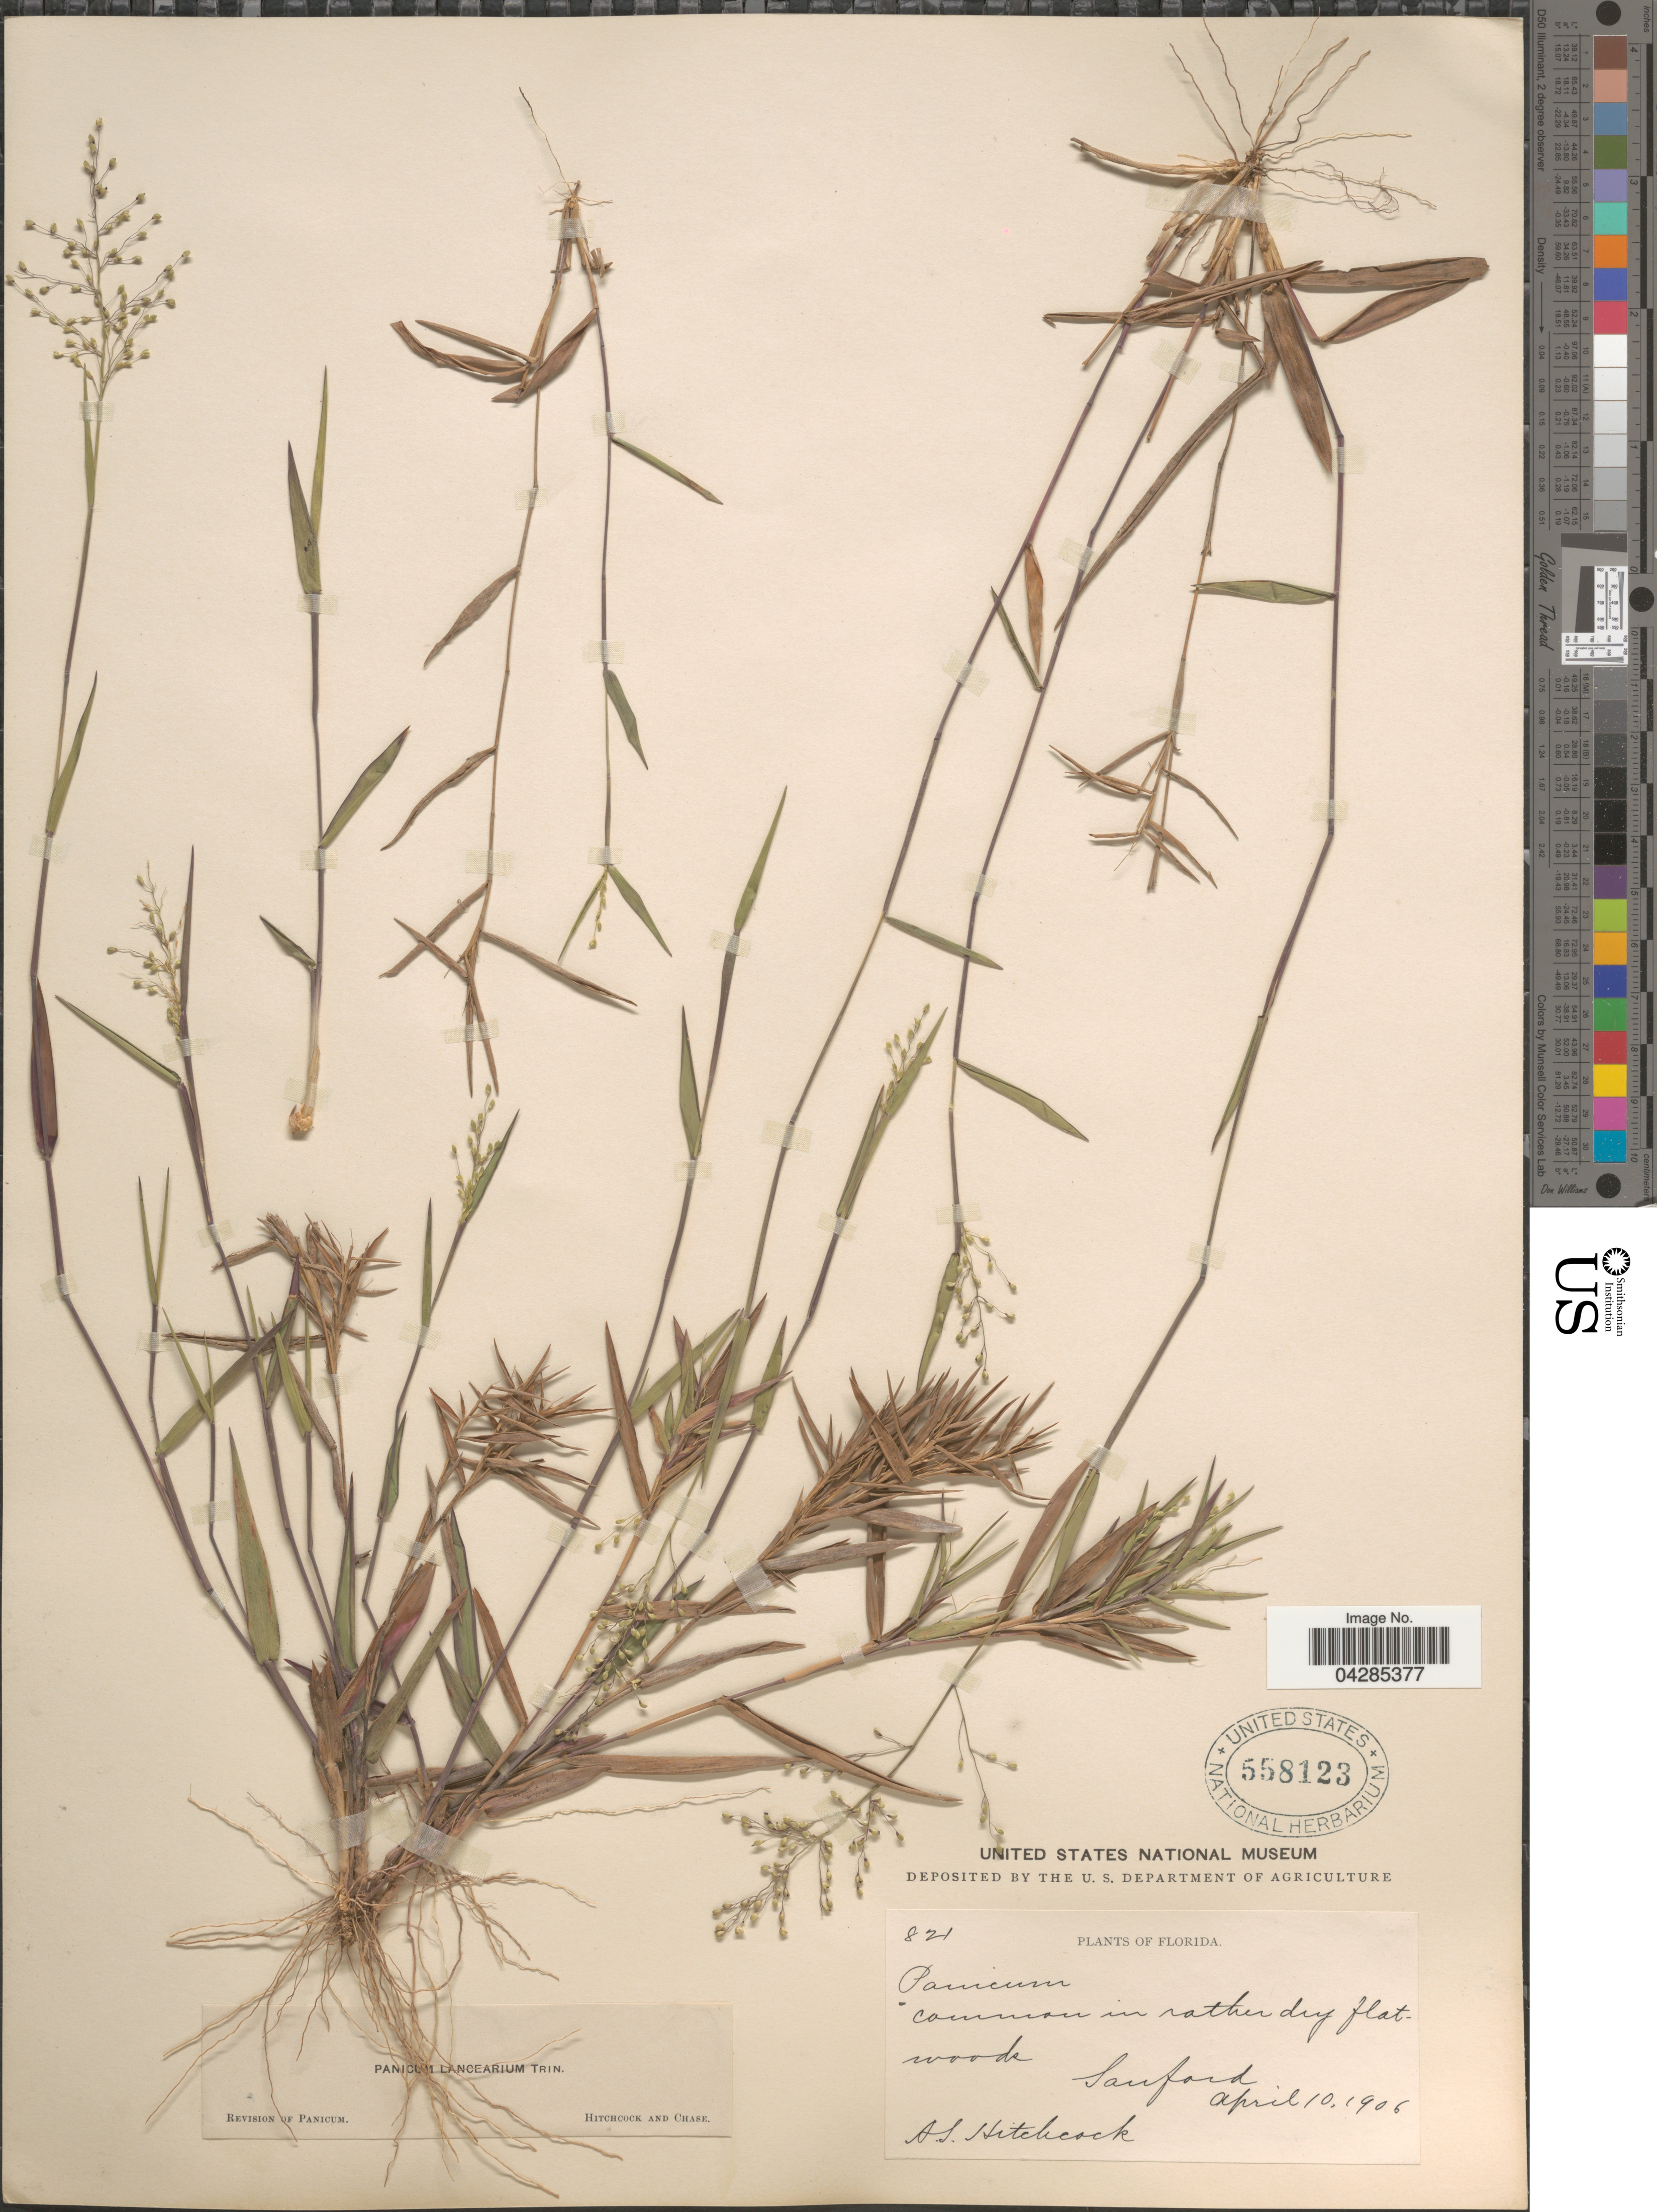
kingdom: Plantae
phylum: Tracheophyta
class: Liliopsida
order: Poales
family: Poaceae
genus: Dichanthelium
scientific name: Dichanthelium portoricense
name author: (Desv. ex Ham.) B.F. Hansen & Wunderlin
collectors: A. S. Hitchcock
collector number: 821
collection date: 1906-04-10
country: United States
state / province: Florida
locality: Common in rather dry flatwoods. Sanford.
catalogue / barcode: US 558123